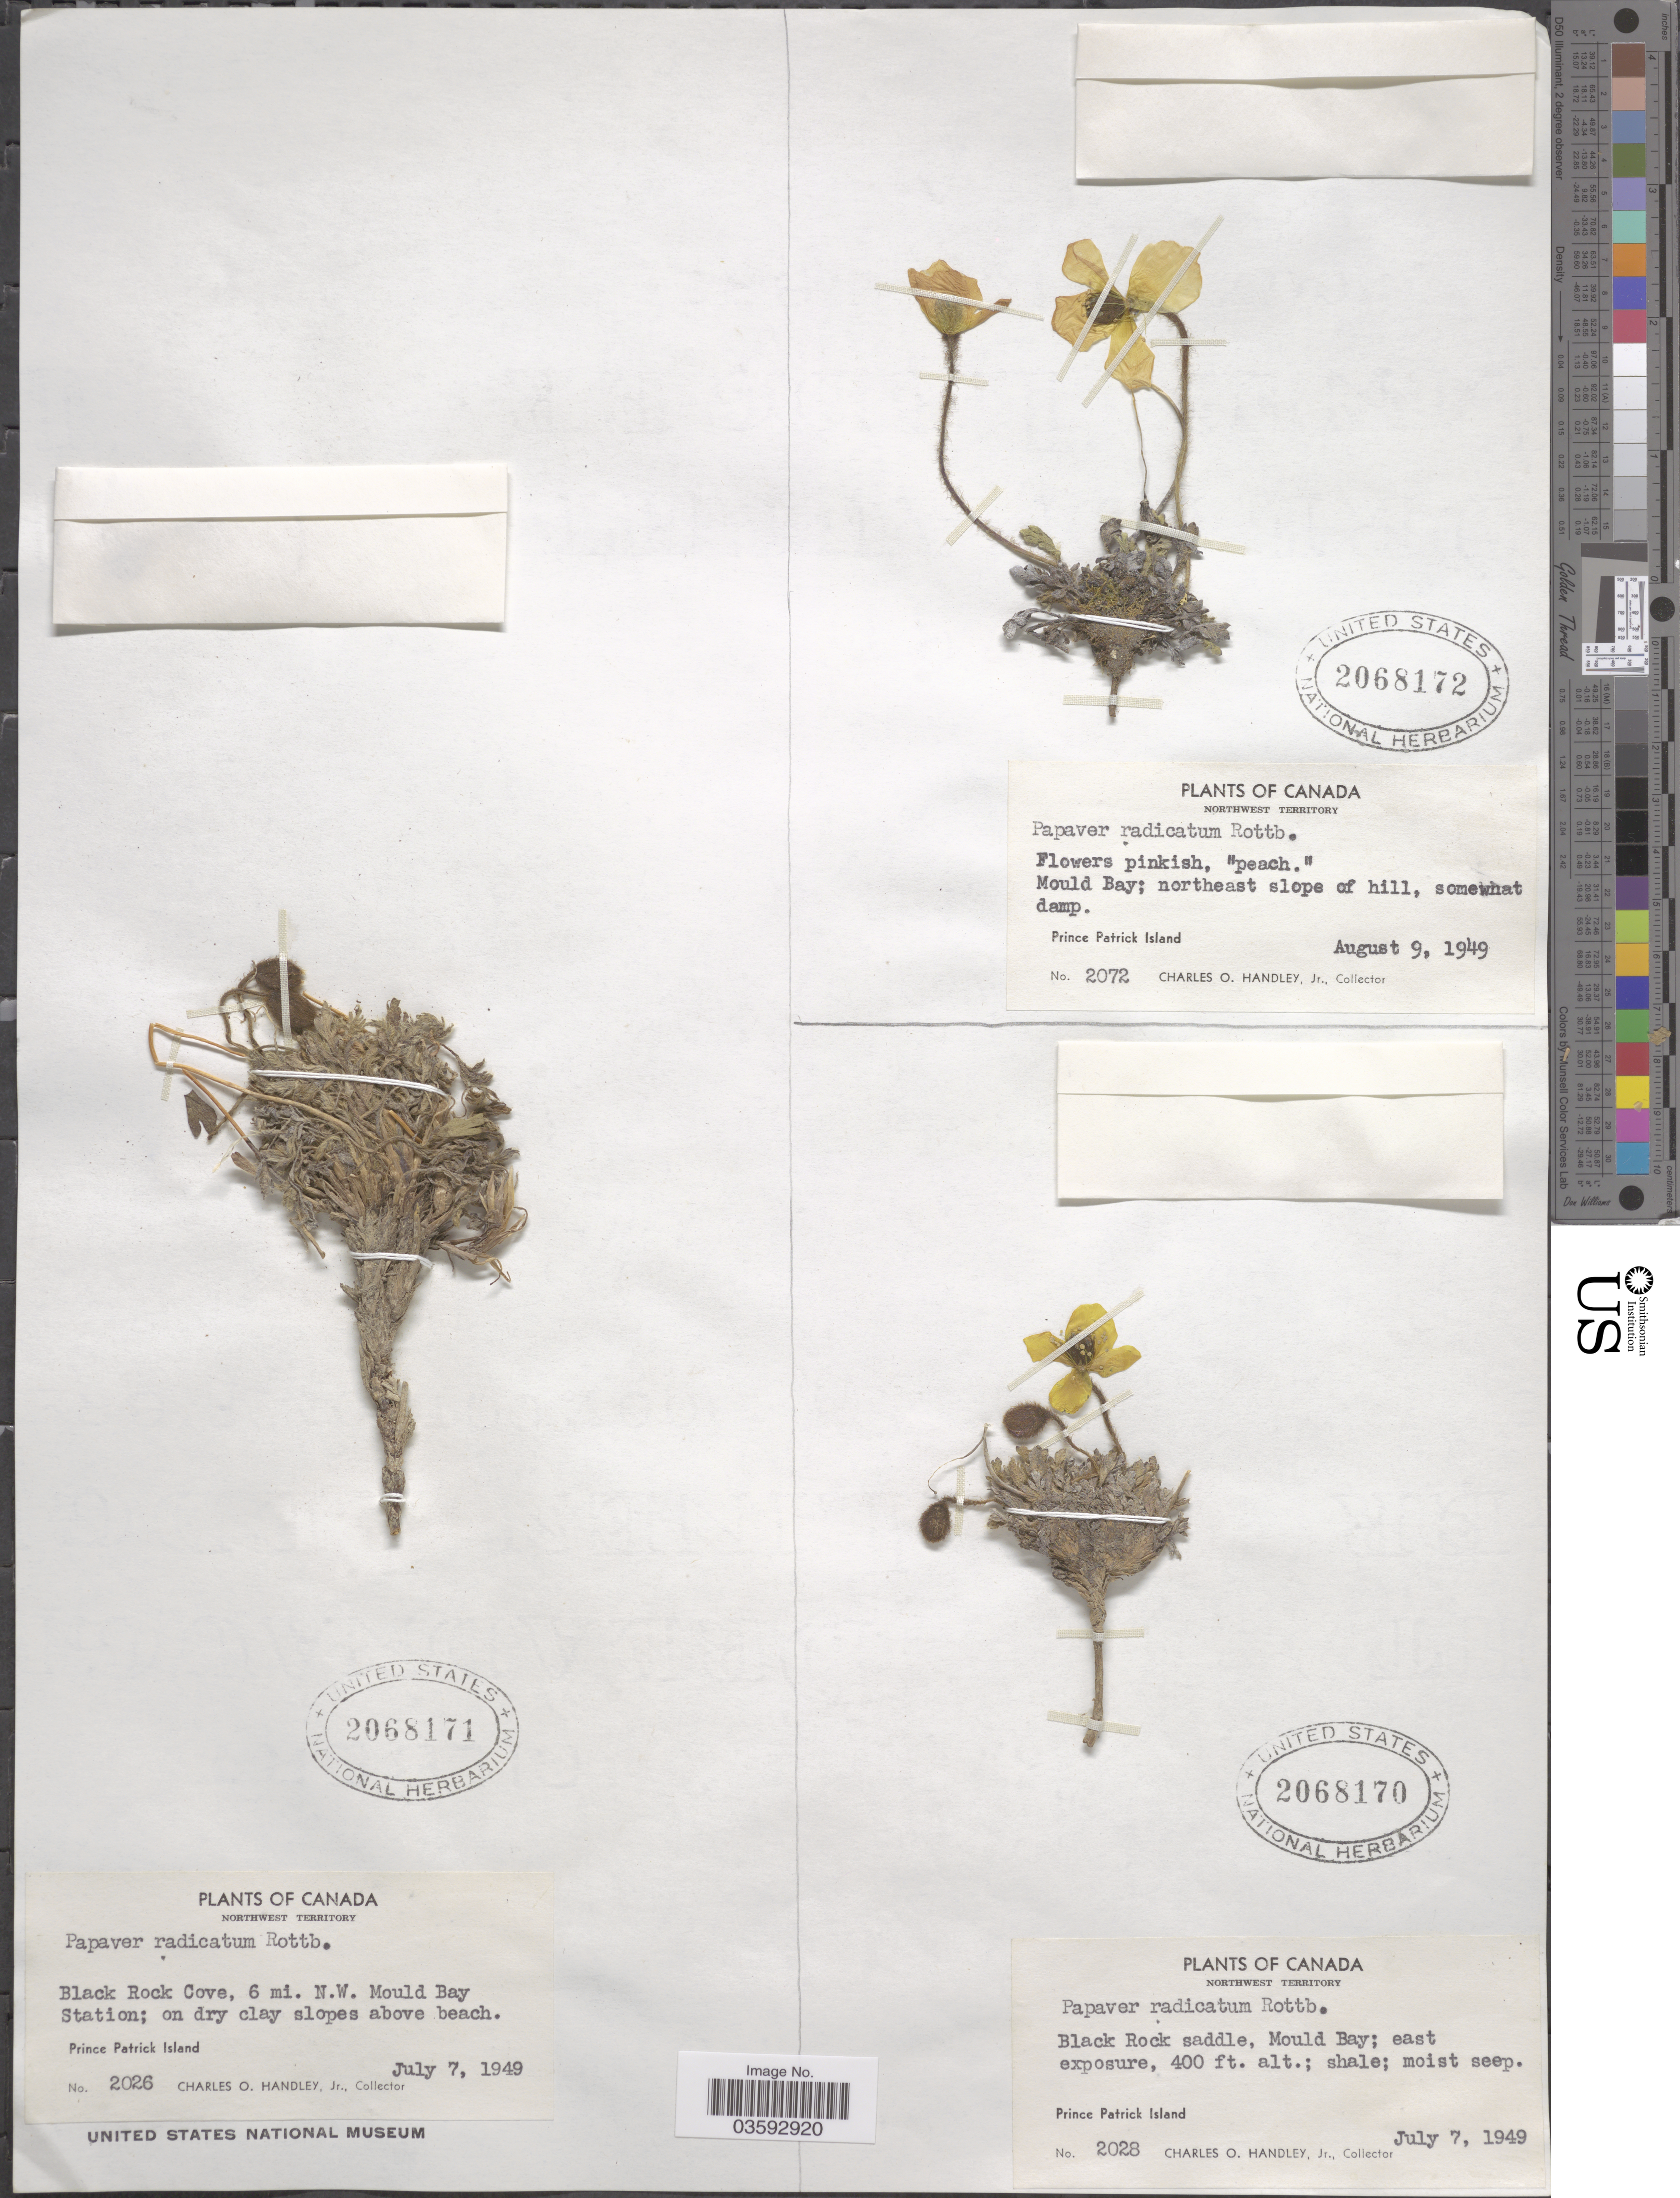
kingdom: Plantae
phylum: Tracheophyta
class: Magnoliopsida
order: Ranunculales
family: Papaveraceae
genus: Papaver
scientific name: Papaver radicatum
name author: Rottb.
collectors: C. Handley Jr.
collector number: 2026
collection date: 1949-07-07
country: Canada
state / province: Northwest Territories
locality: Northwest Territory. Black Rock Cove, 6 mi. N. W. Mould Bay Station; Prince Patrick Island.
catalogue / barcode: US 2068171-2